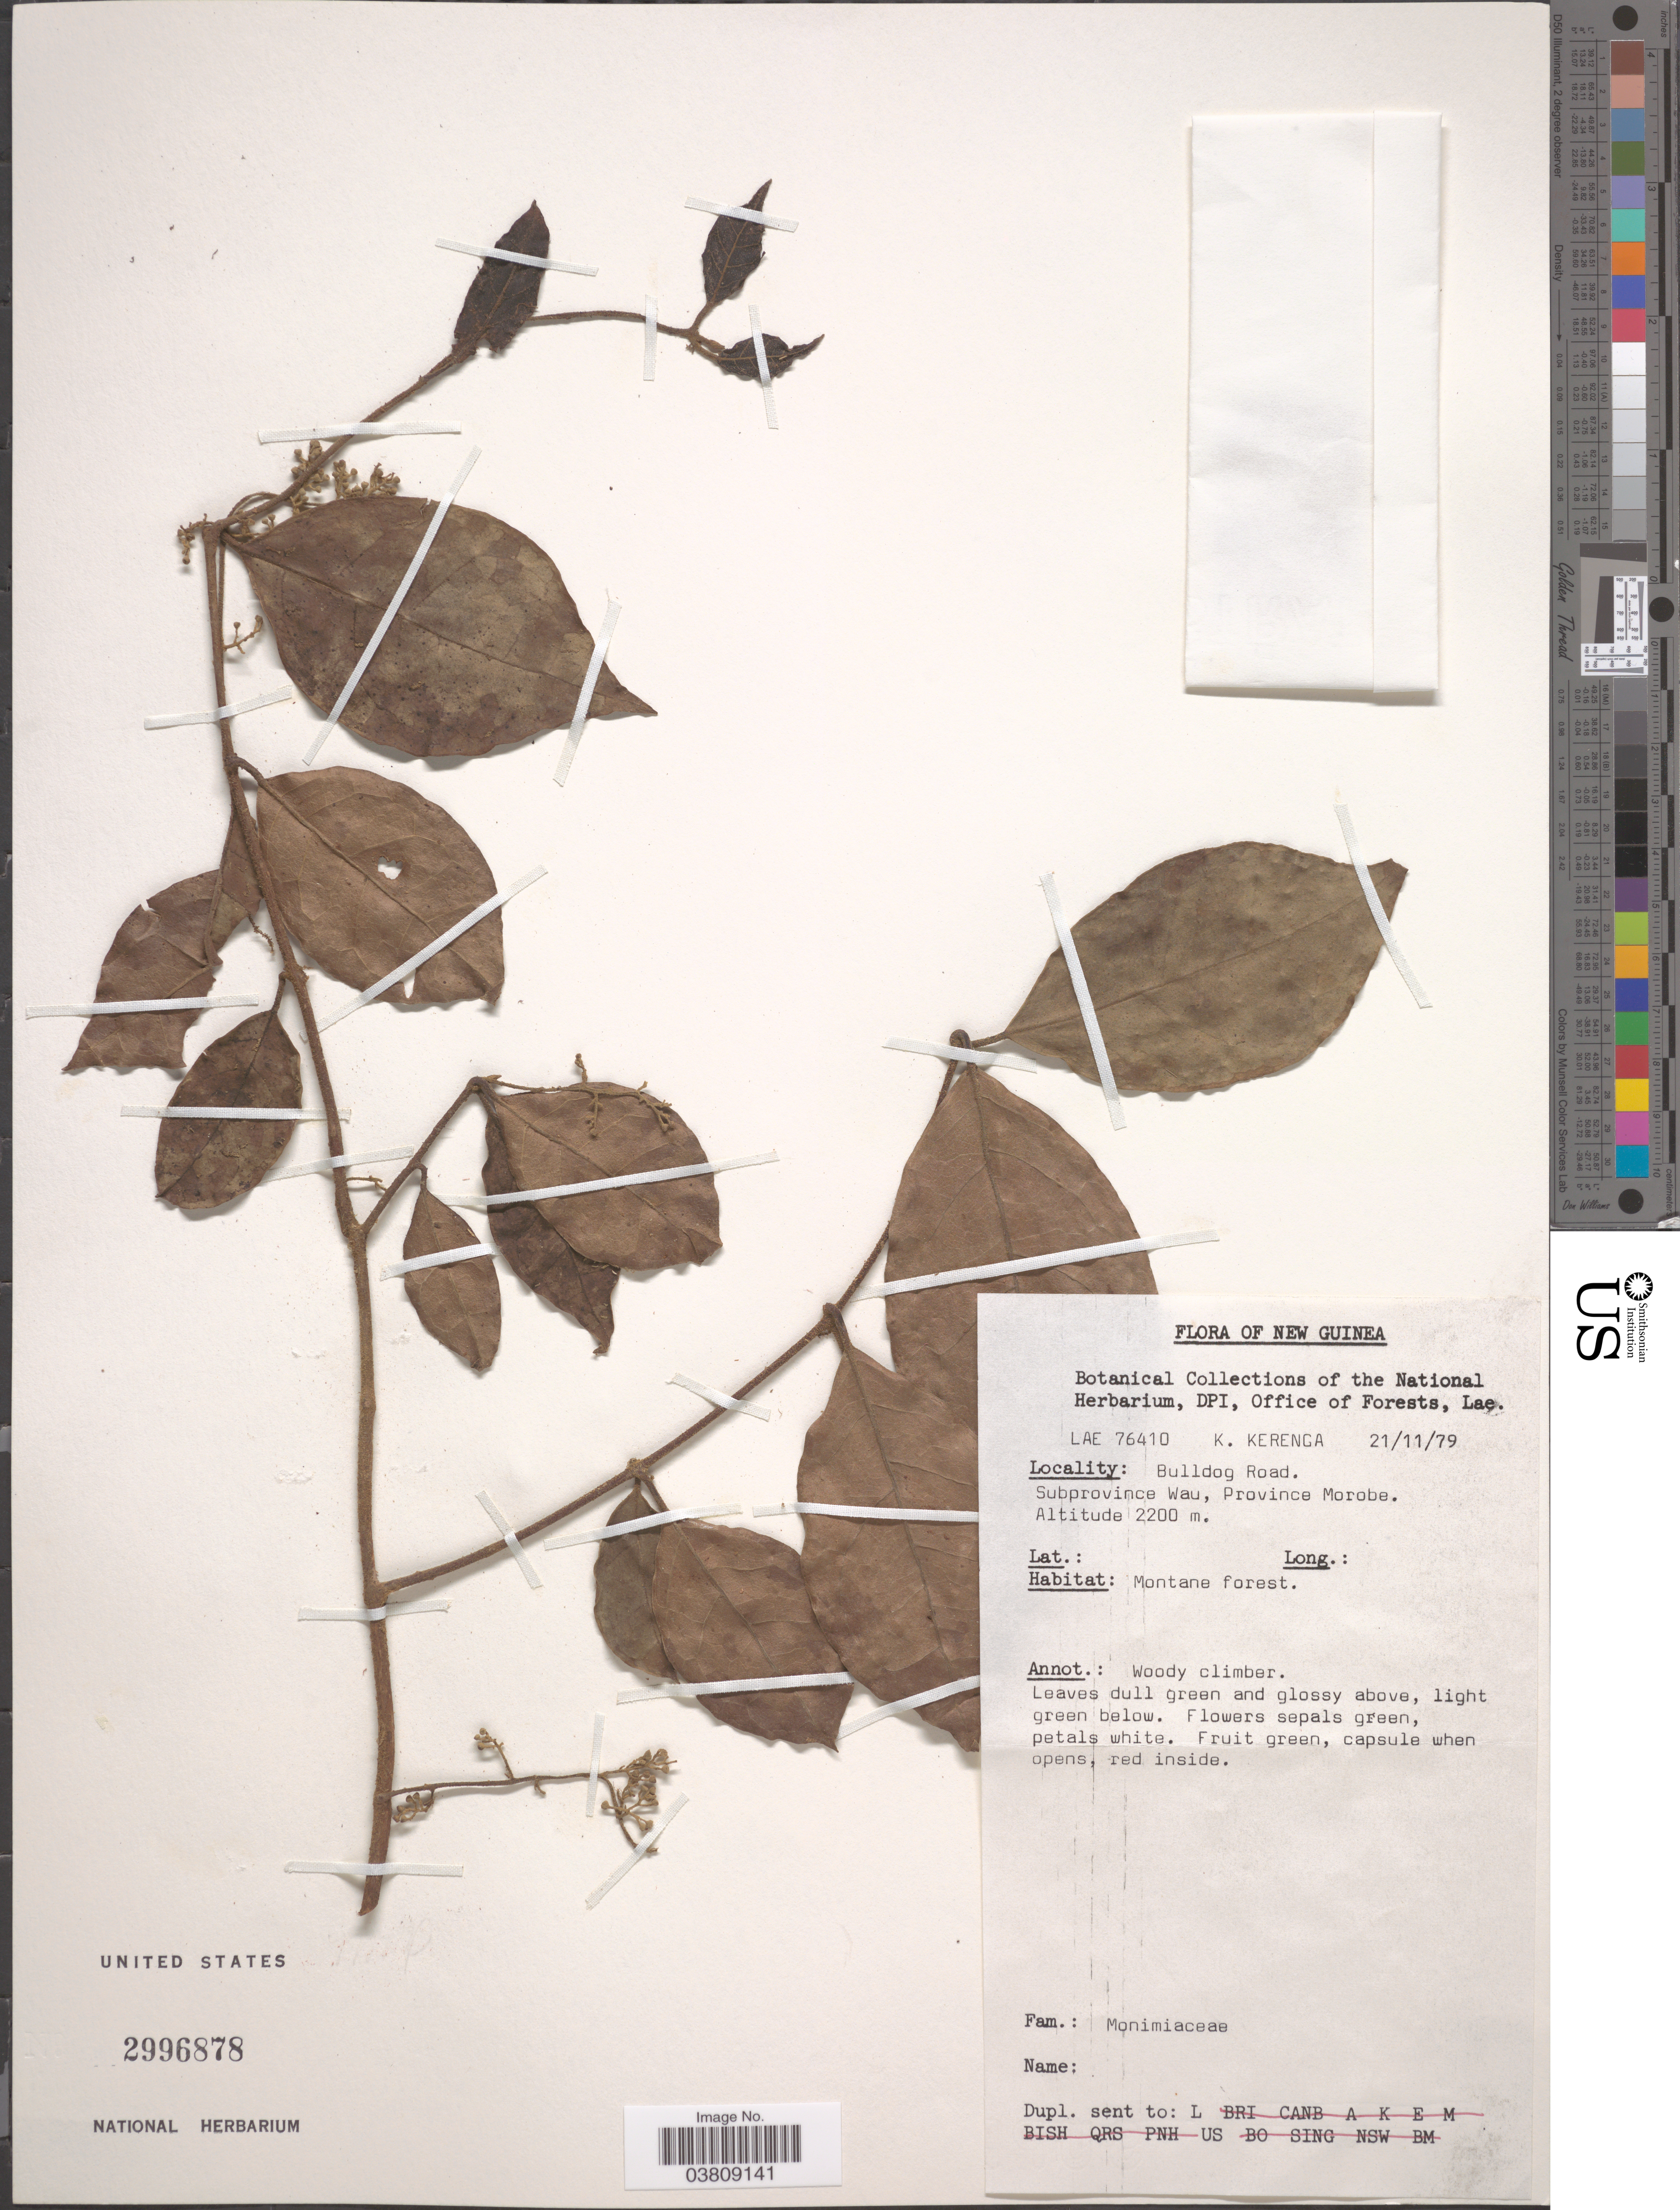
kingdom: Plantae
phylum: Tracheophyta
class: Magnoliopsida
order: Laurales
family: Monimiaceae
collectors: K. Kerenga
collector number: LAE76410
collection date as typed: Transcribed d/m/y: 21/11/79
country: Papua New Guinea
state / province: Morobe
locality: New Guinea. Bulldog Road. Subprovince Wau.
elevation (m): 2200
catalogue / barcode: US 2996878